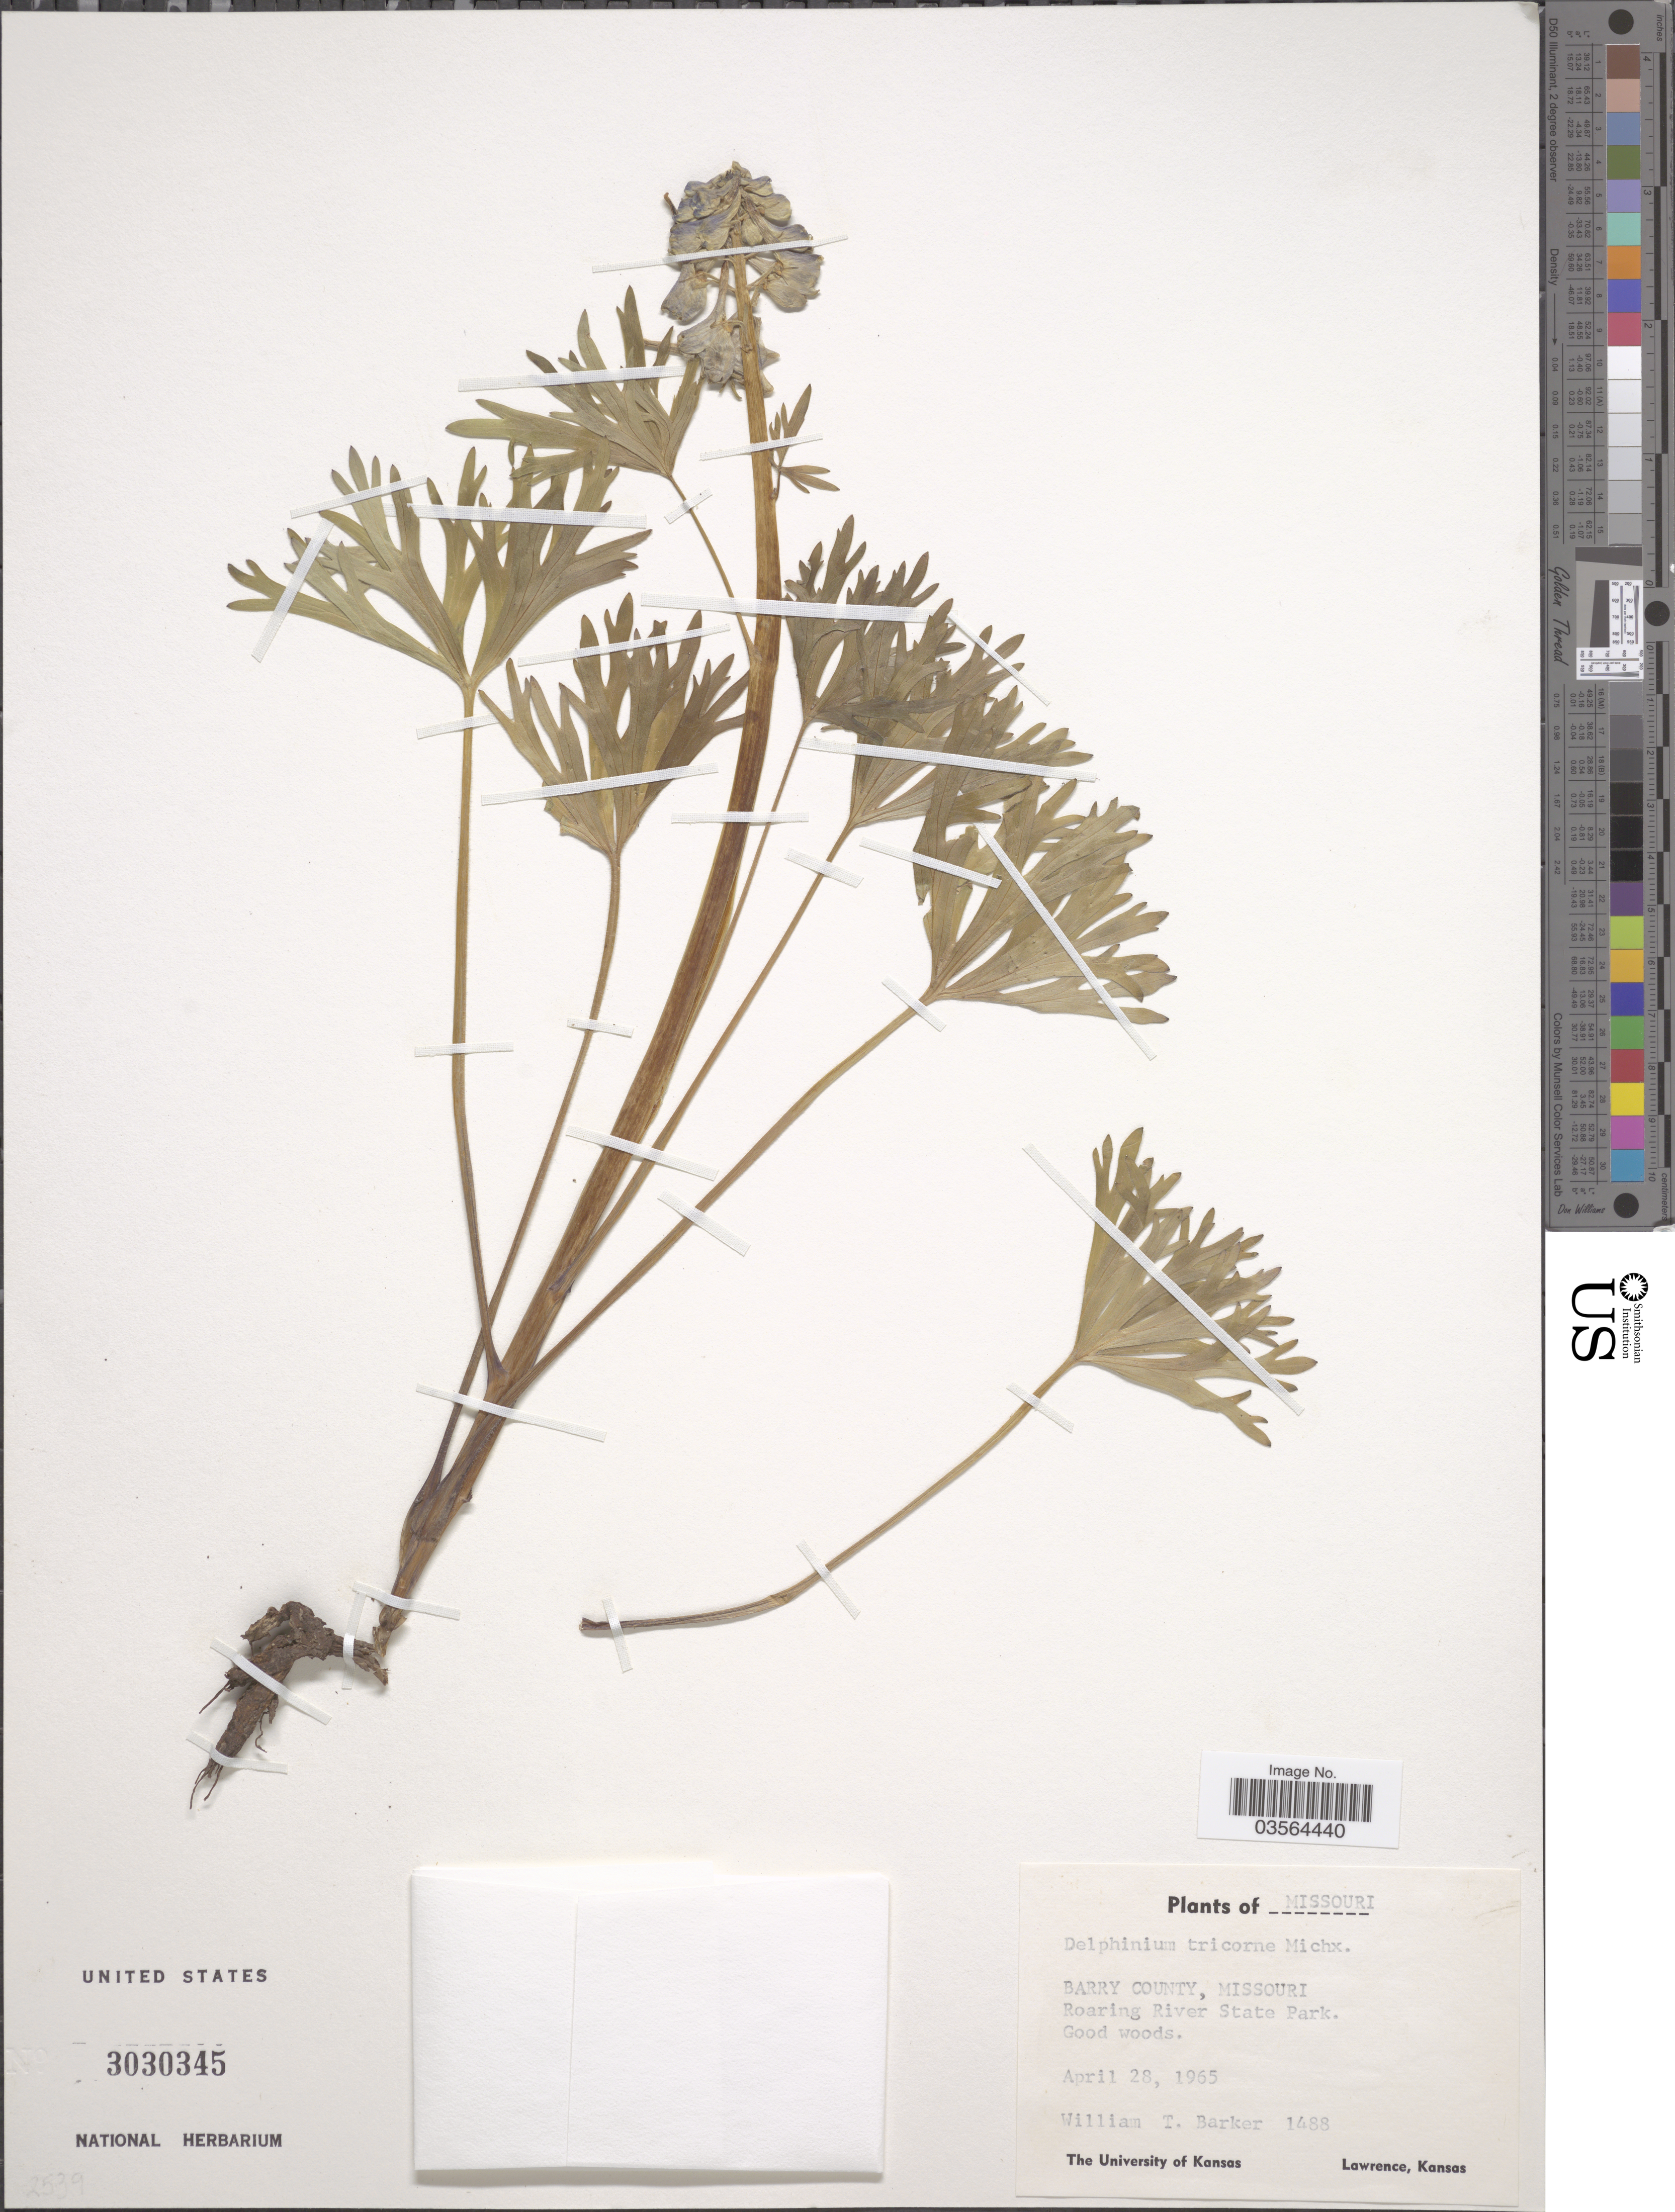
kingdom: Plantae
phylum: Tracheophyta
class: Magnoliopsida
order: Ranunculales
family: Ranunculaceae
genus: Delphinium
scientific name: Delphinium tricorne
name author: Michx.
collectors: W. T. Barker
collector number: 1488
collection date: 1965-04-28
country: United States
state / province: Missouri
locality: Barry County, Roaring River State Park.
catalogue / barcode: US 3030345